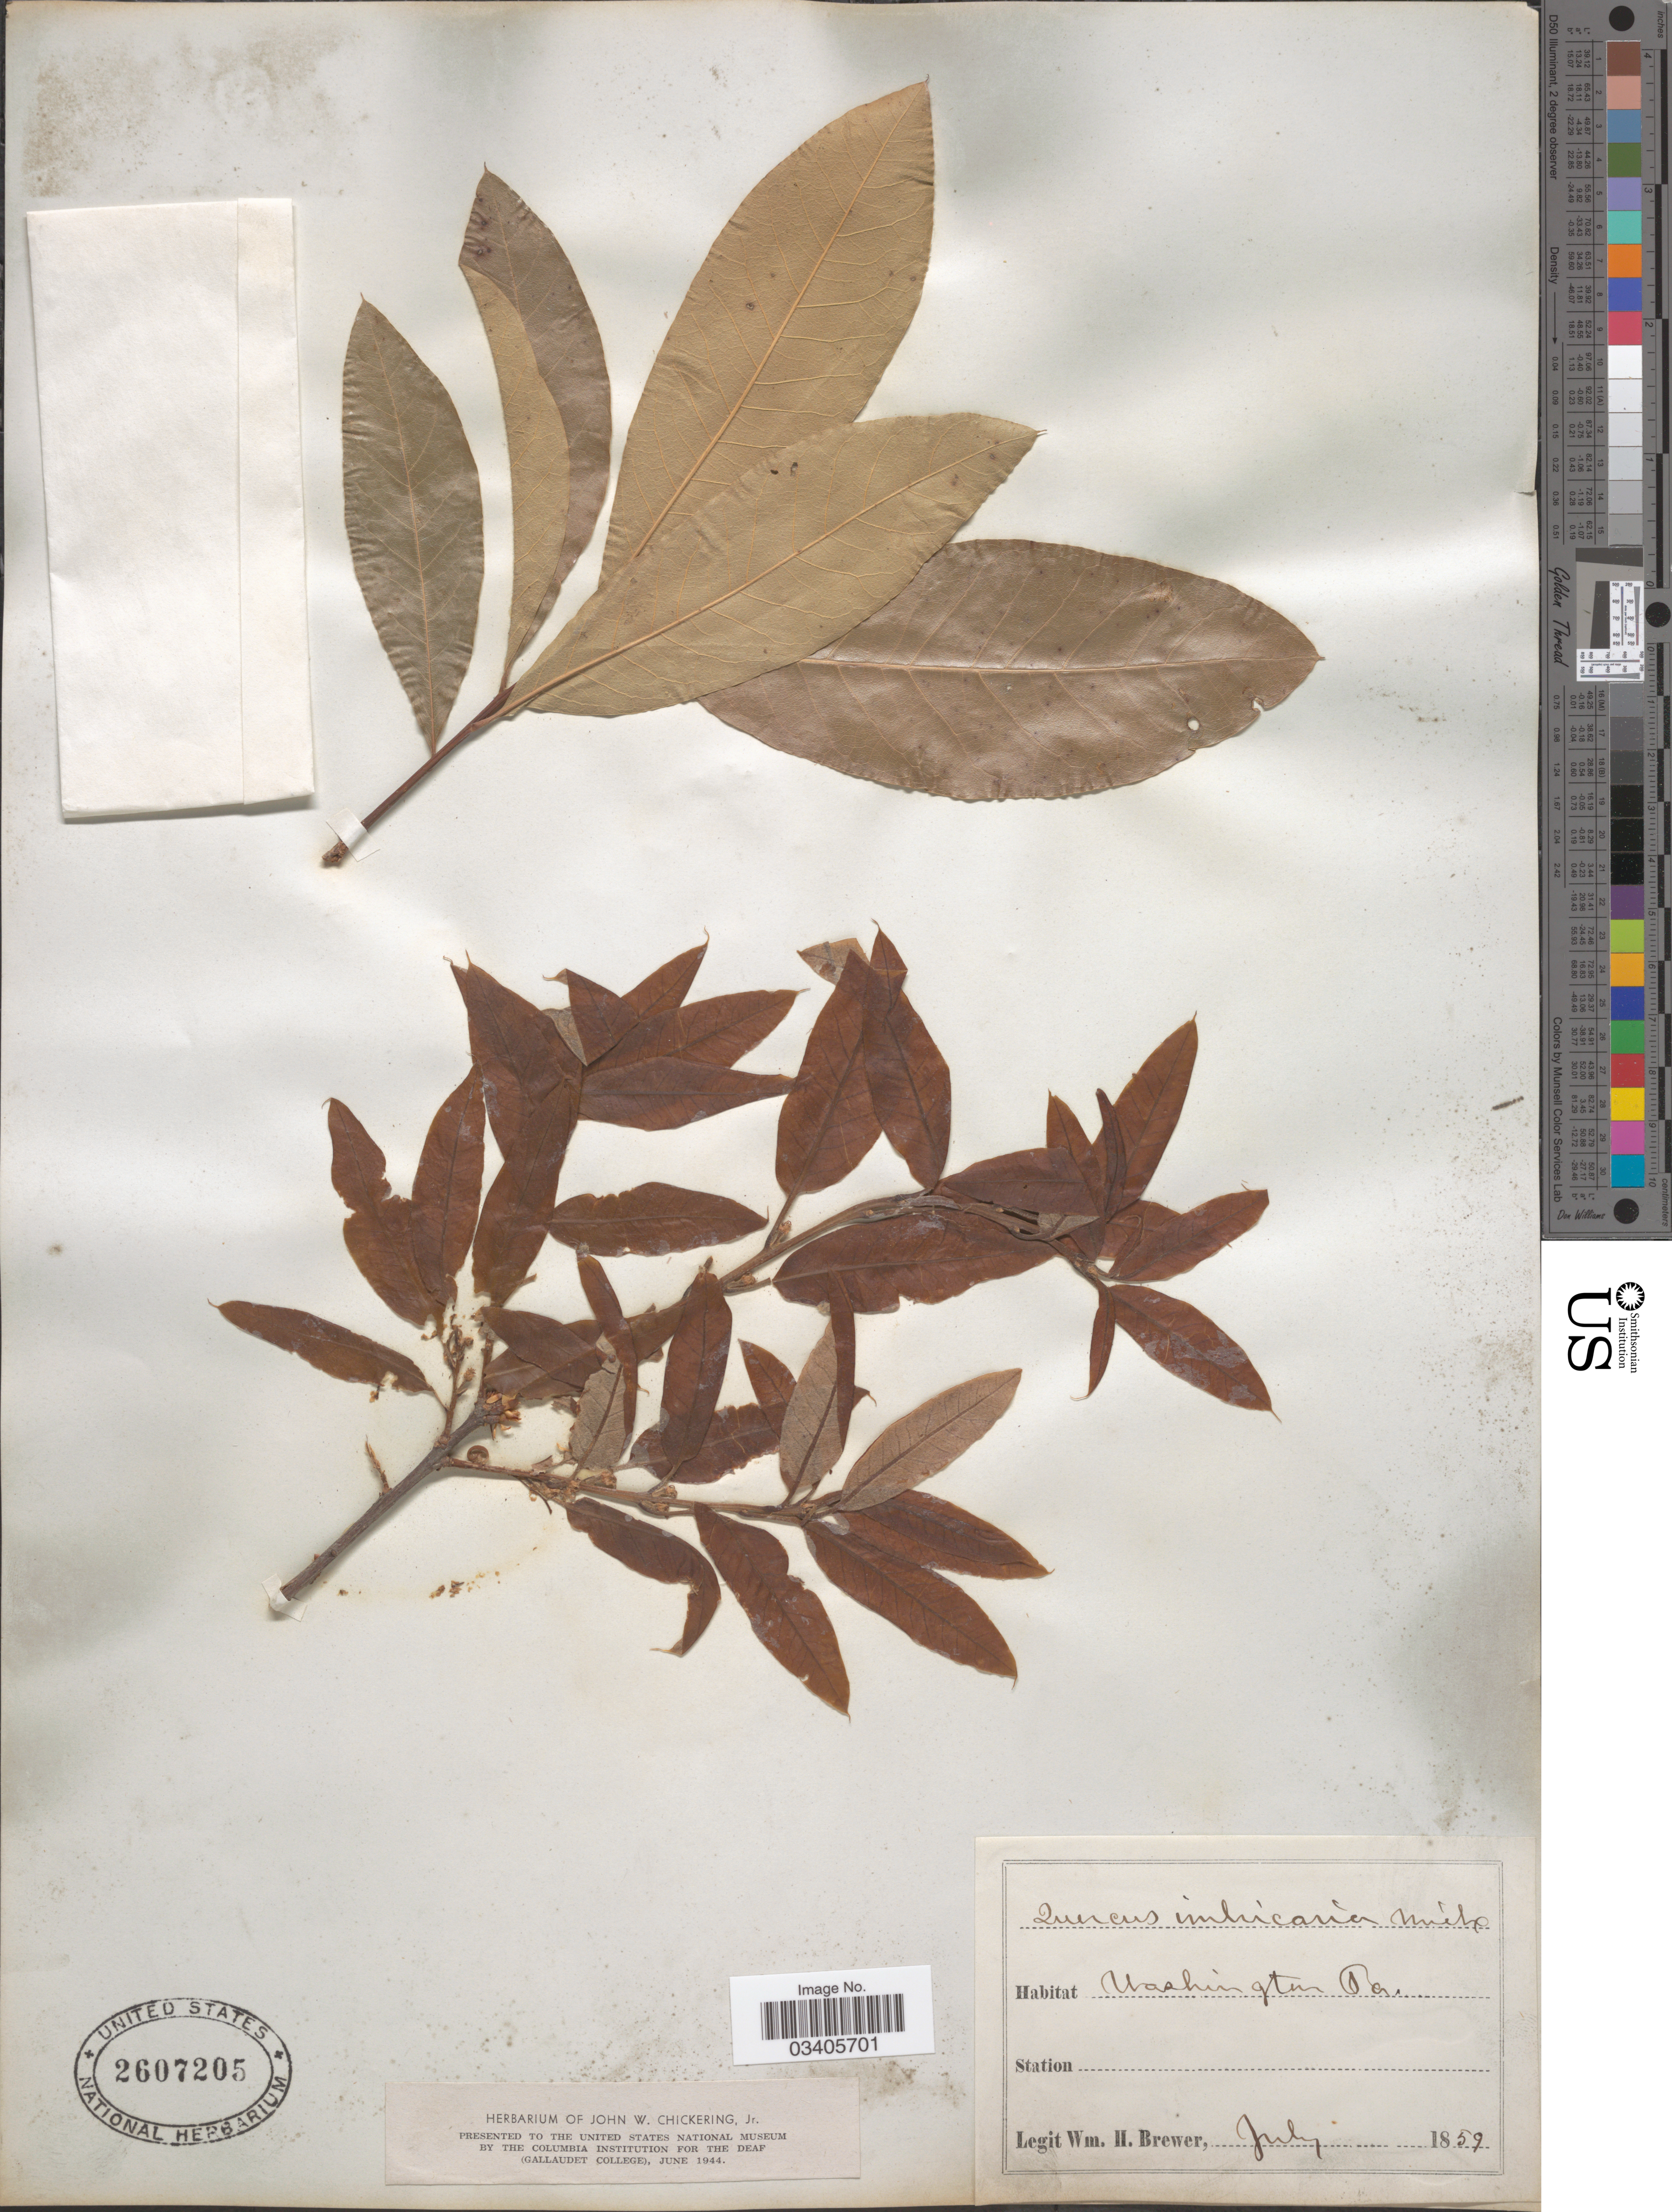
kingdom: Plantae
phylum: Tracheophyta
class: Magnoliopsida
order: Fagales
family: Fagaceae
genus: Quercus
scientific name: Quercus imbricaria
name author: Michx.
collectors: W. H. Brewer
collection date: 1859-07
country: United States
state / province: Pennsylvania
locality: Washington.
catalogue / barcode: US 2607205